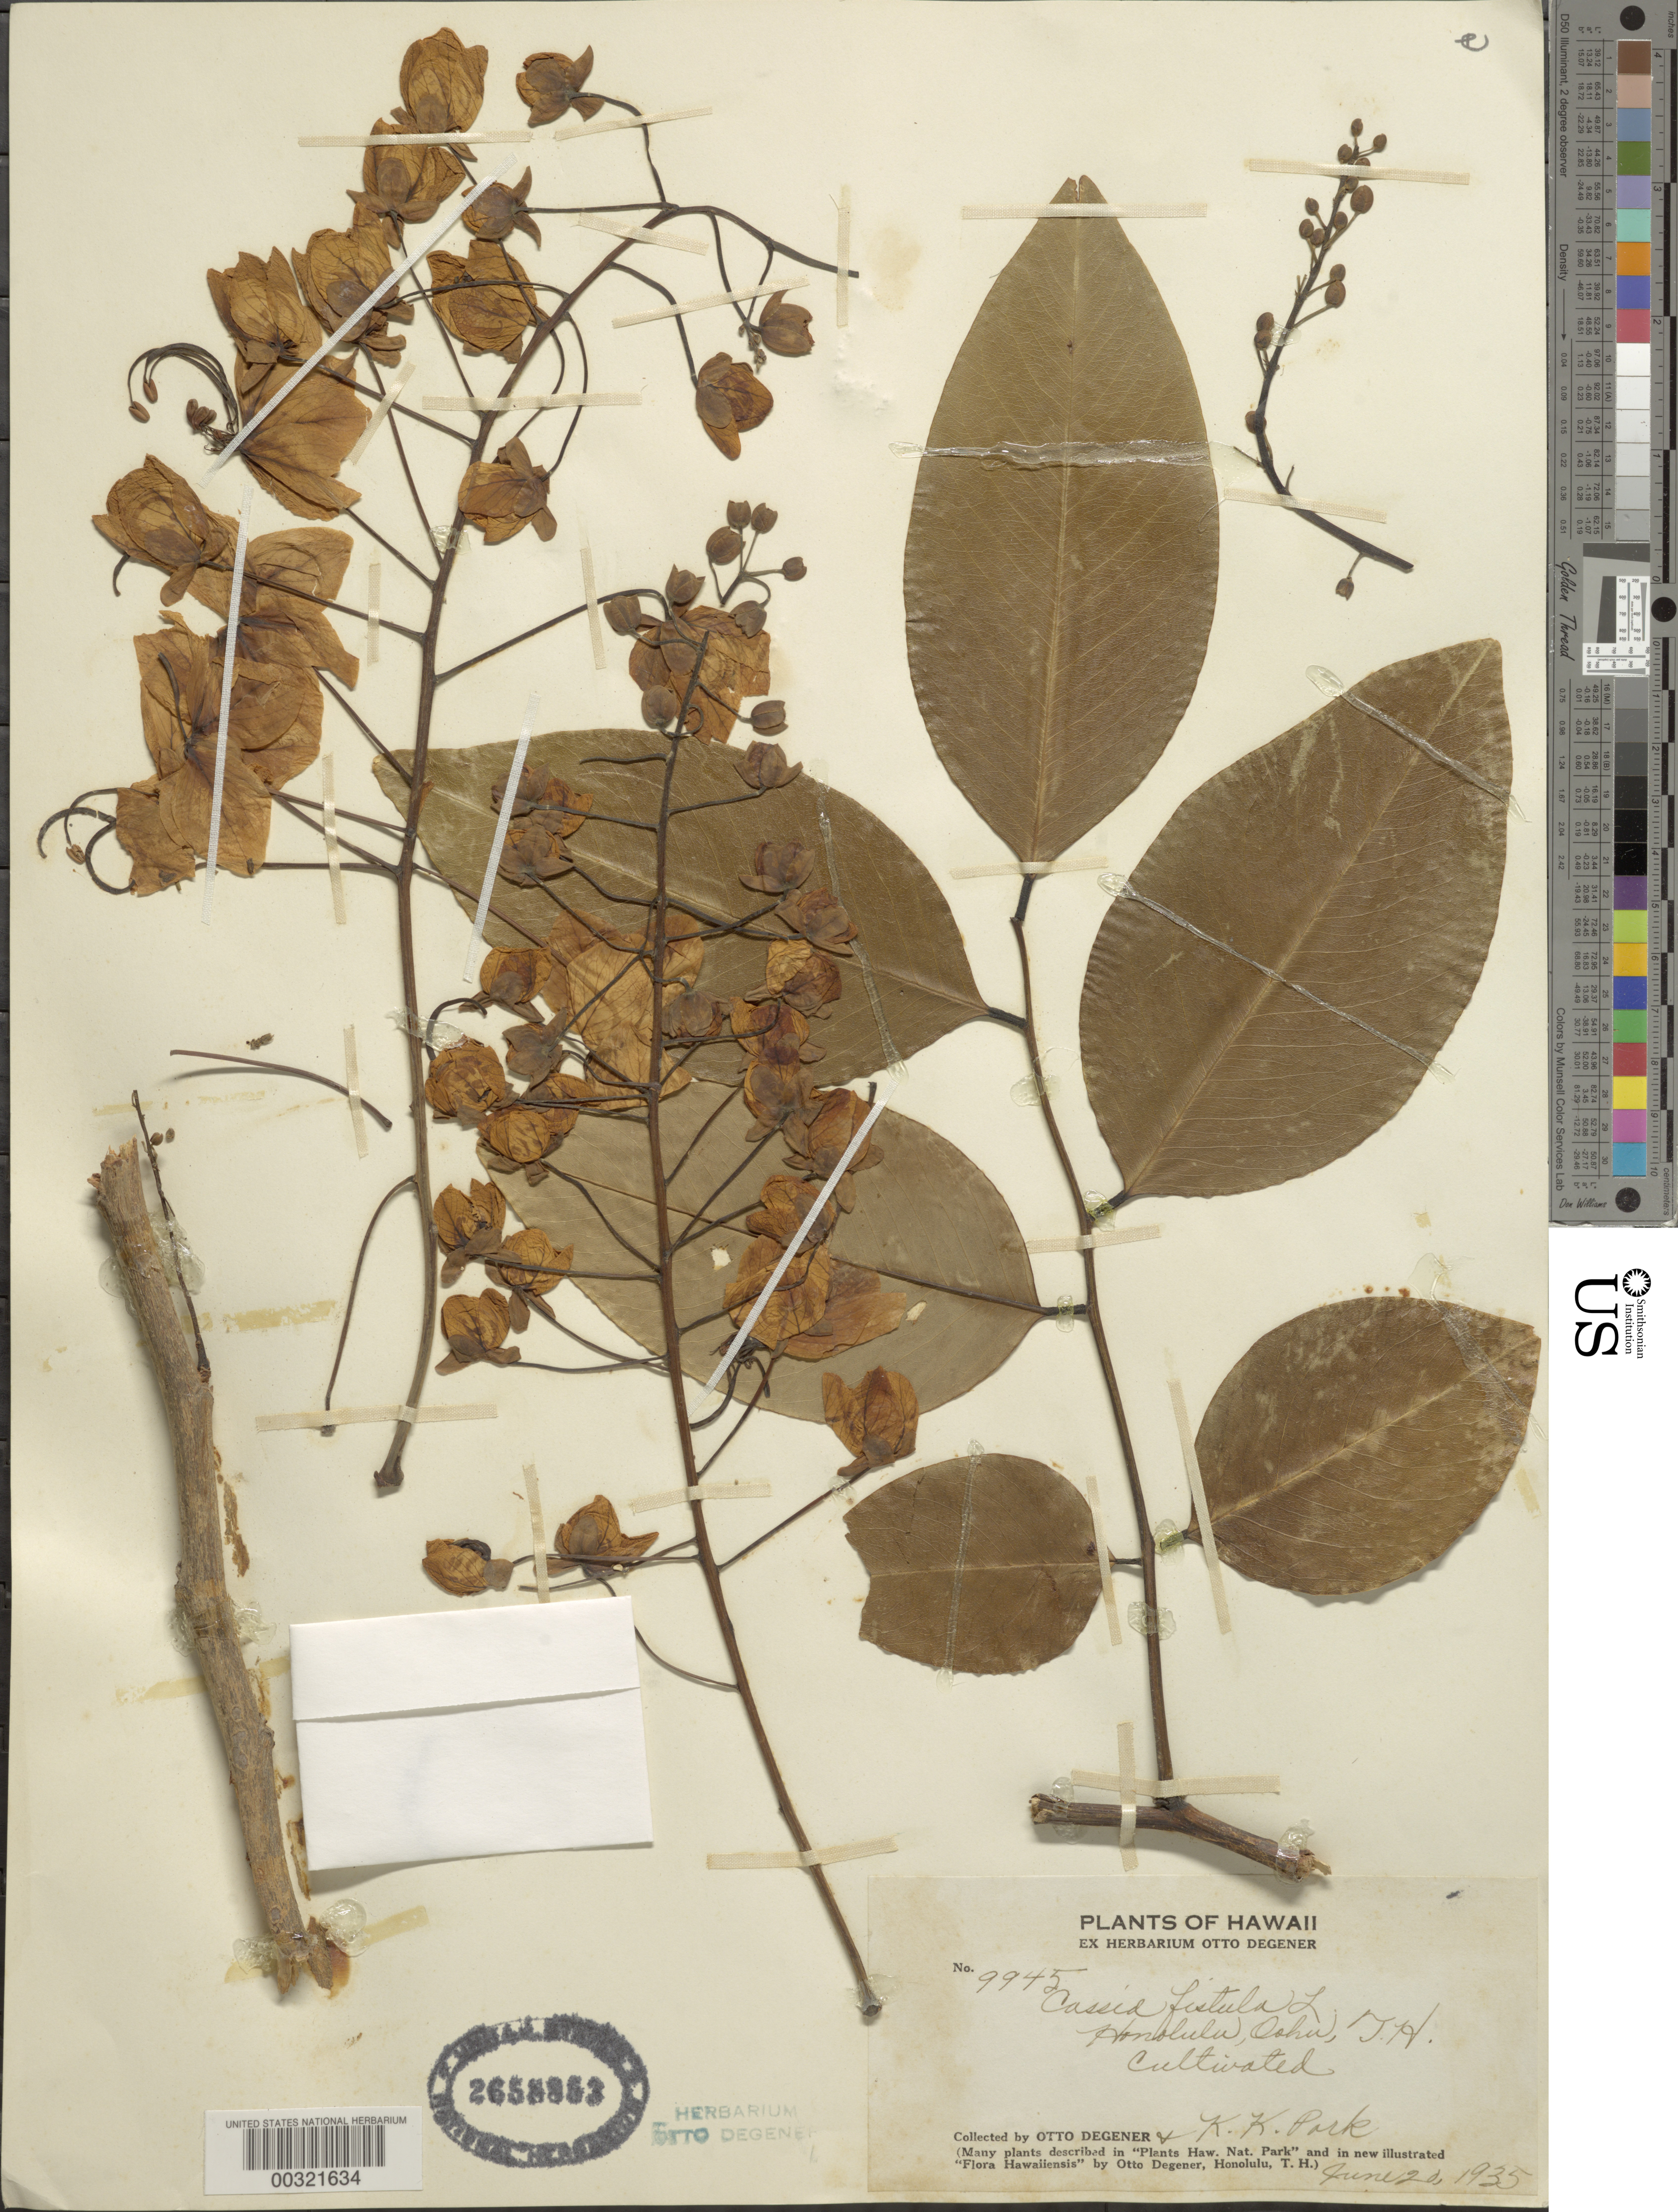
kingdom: Plantae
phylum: Tracheophyta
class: Magnoliopsida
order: Fabales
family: Fabaceae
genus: Cassia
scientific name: Cassia fistula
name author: L.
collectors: O. Degener & K. Park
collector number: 9945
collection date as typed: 20 Jun 1935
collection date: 1935-06-20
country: United States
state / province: Hawaii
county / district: Honolulu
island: Oahu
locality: Honolulu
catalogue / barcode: US 2658853